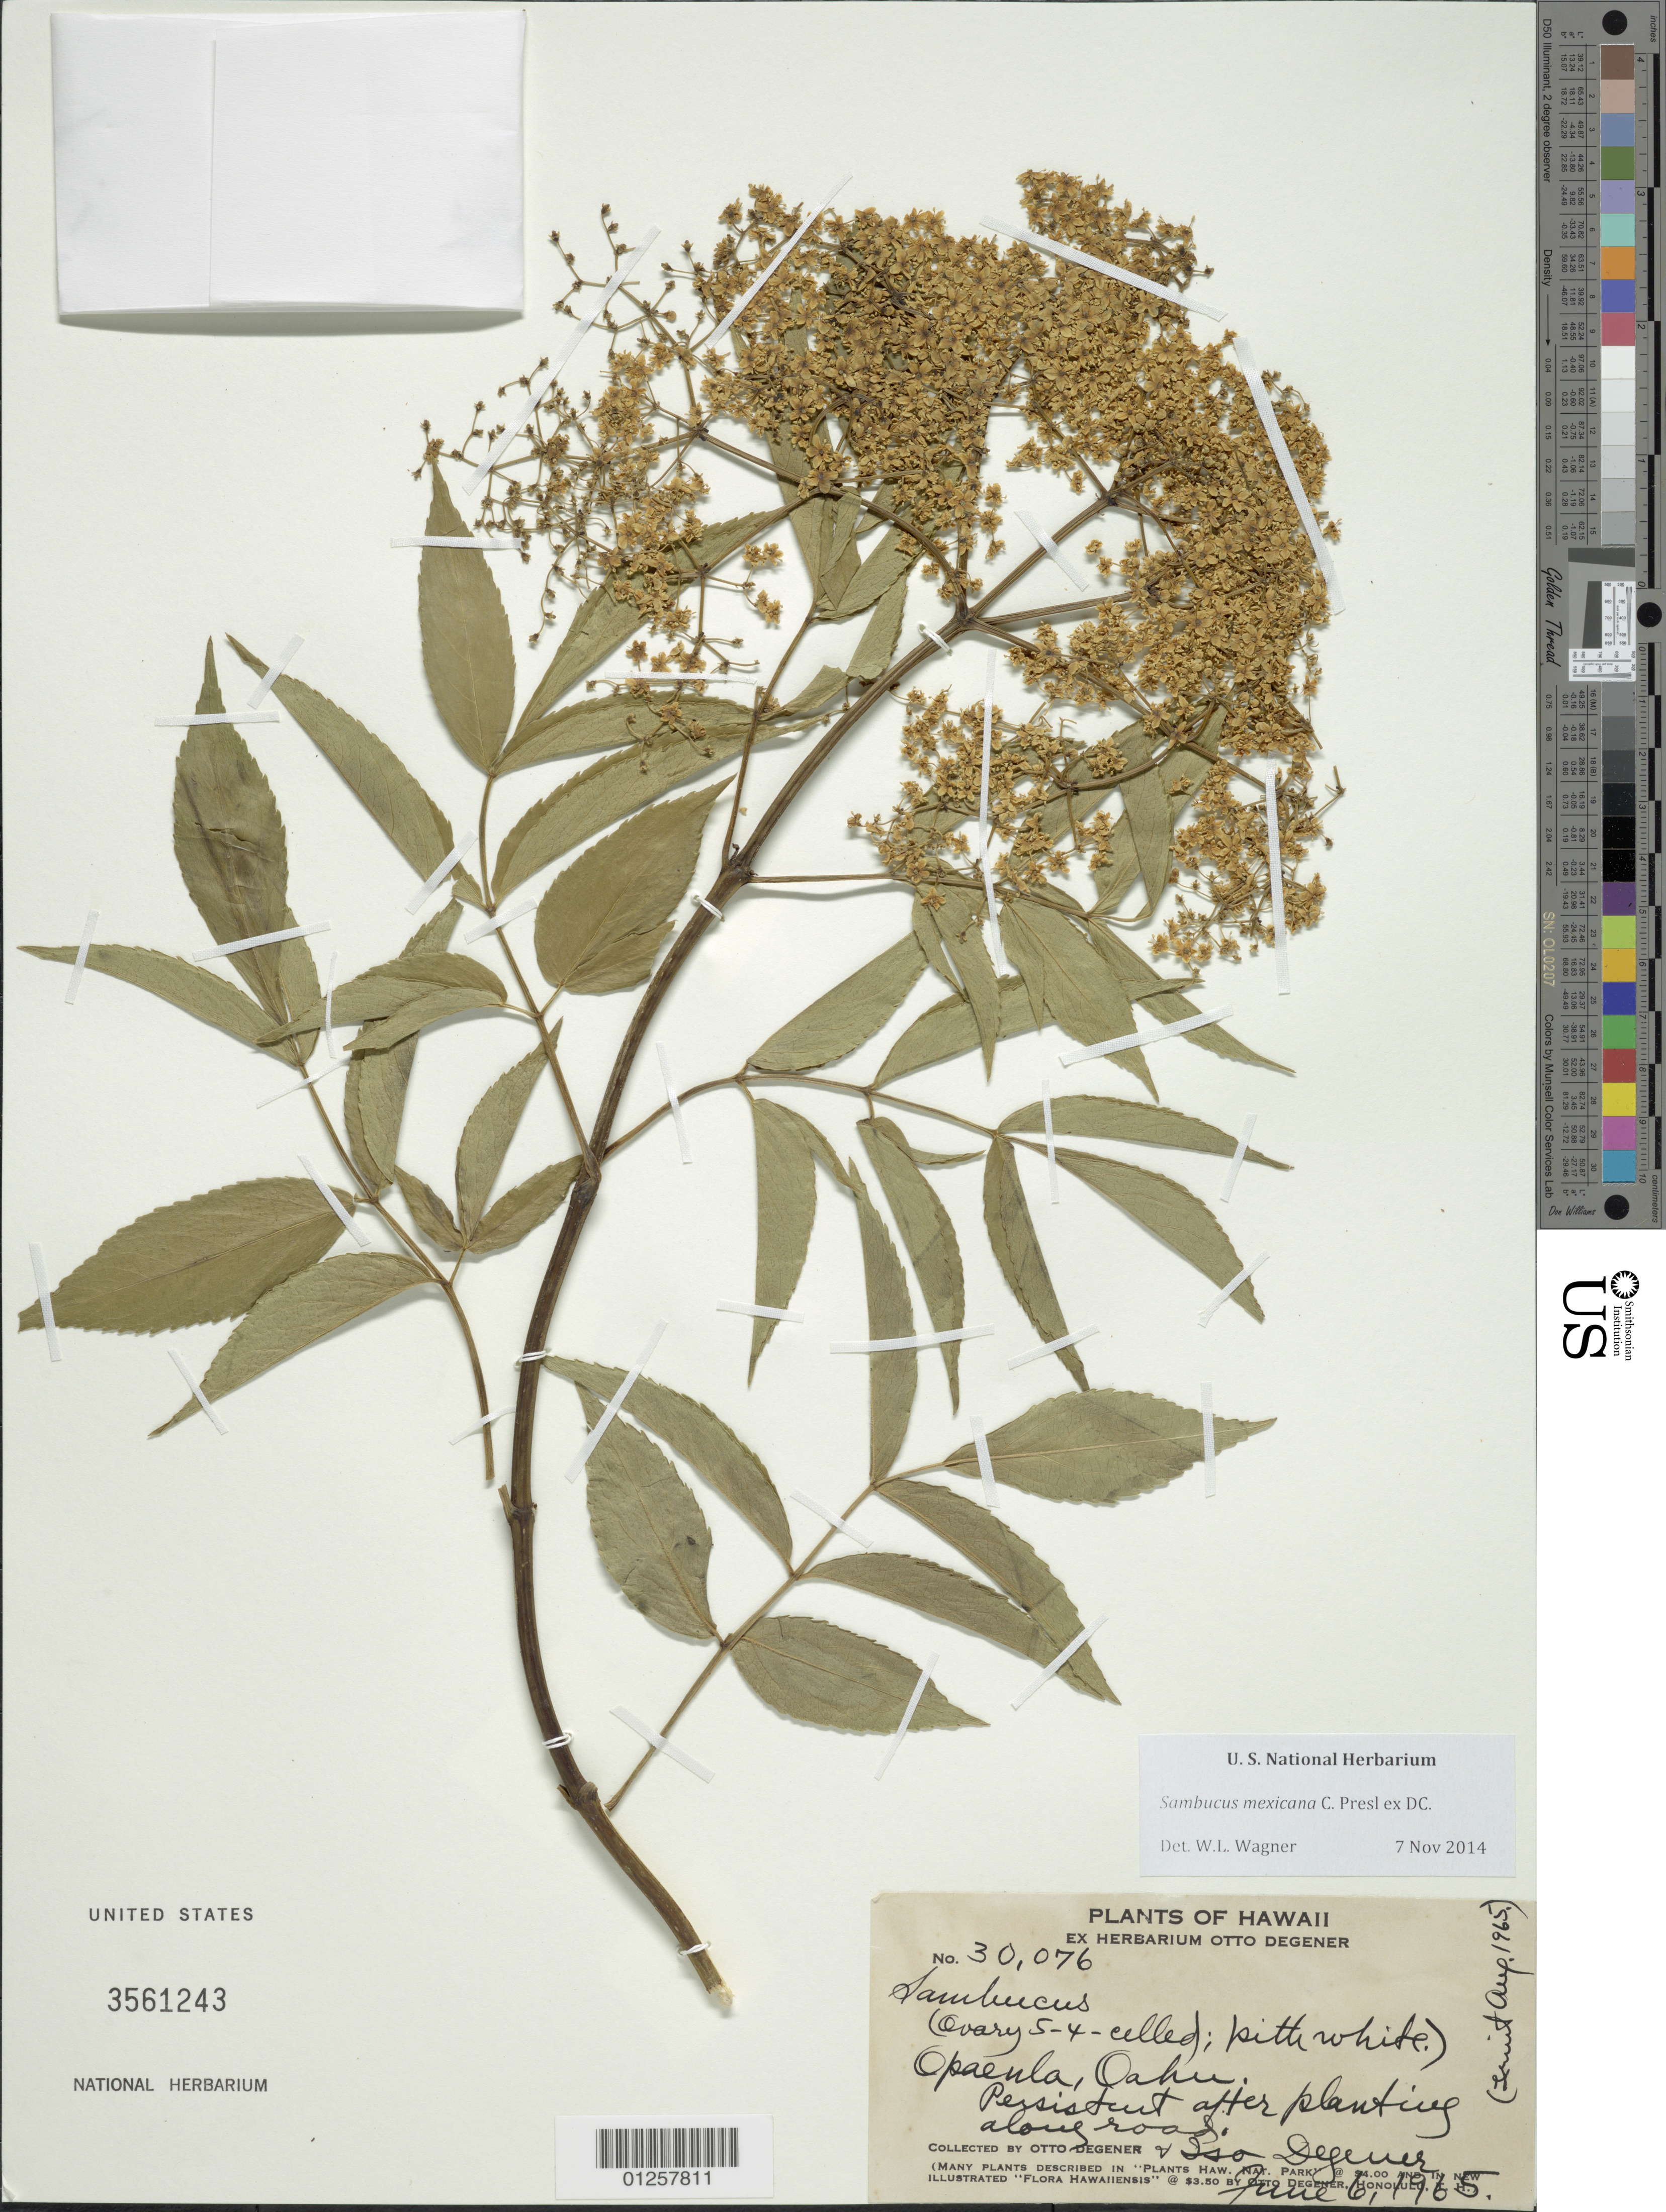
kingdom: Plantae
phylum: Tracheophyta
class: Magnoliopsida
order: Dipsacales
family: Viburnaceae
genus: Sambucus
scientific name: Sambucus canadensis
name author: L.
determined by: Whittemore, A. T.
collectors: O. Degener & I. Degener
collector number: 30076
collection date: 1965-06-06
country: United States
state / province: Hawaii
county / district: Honolulu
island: Hawaii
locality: Opae ula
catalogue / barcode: US 3561243